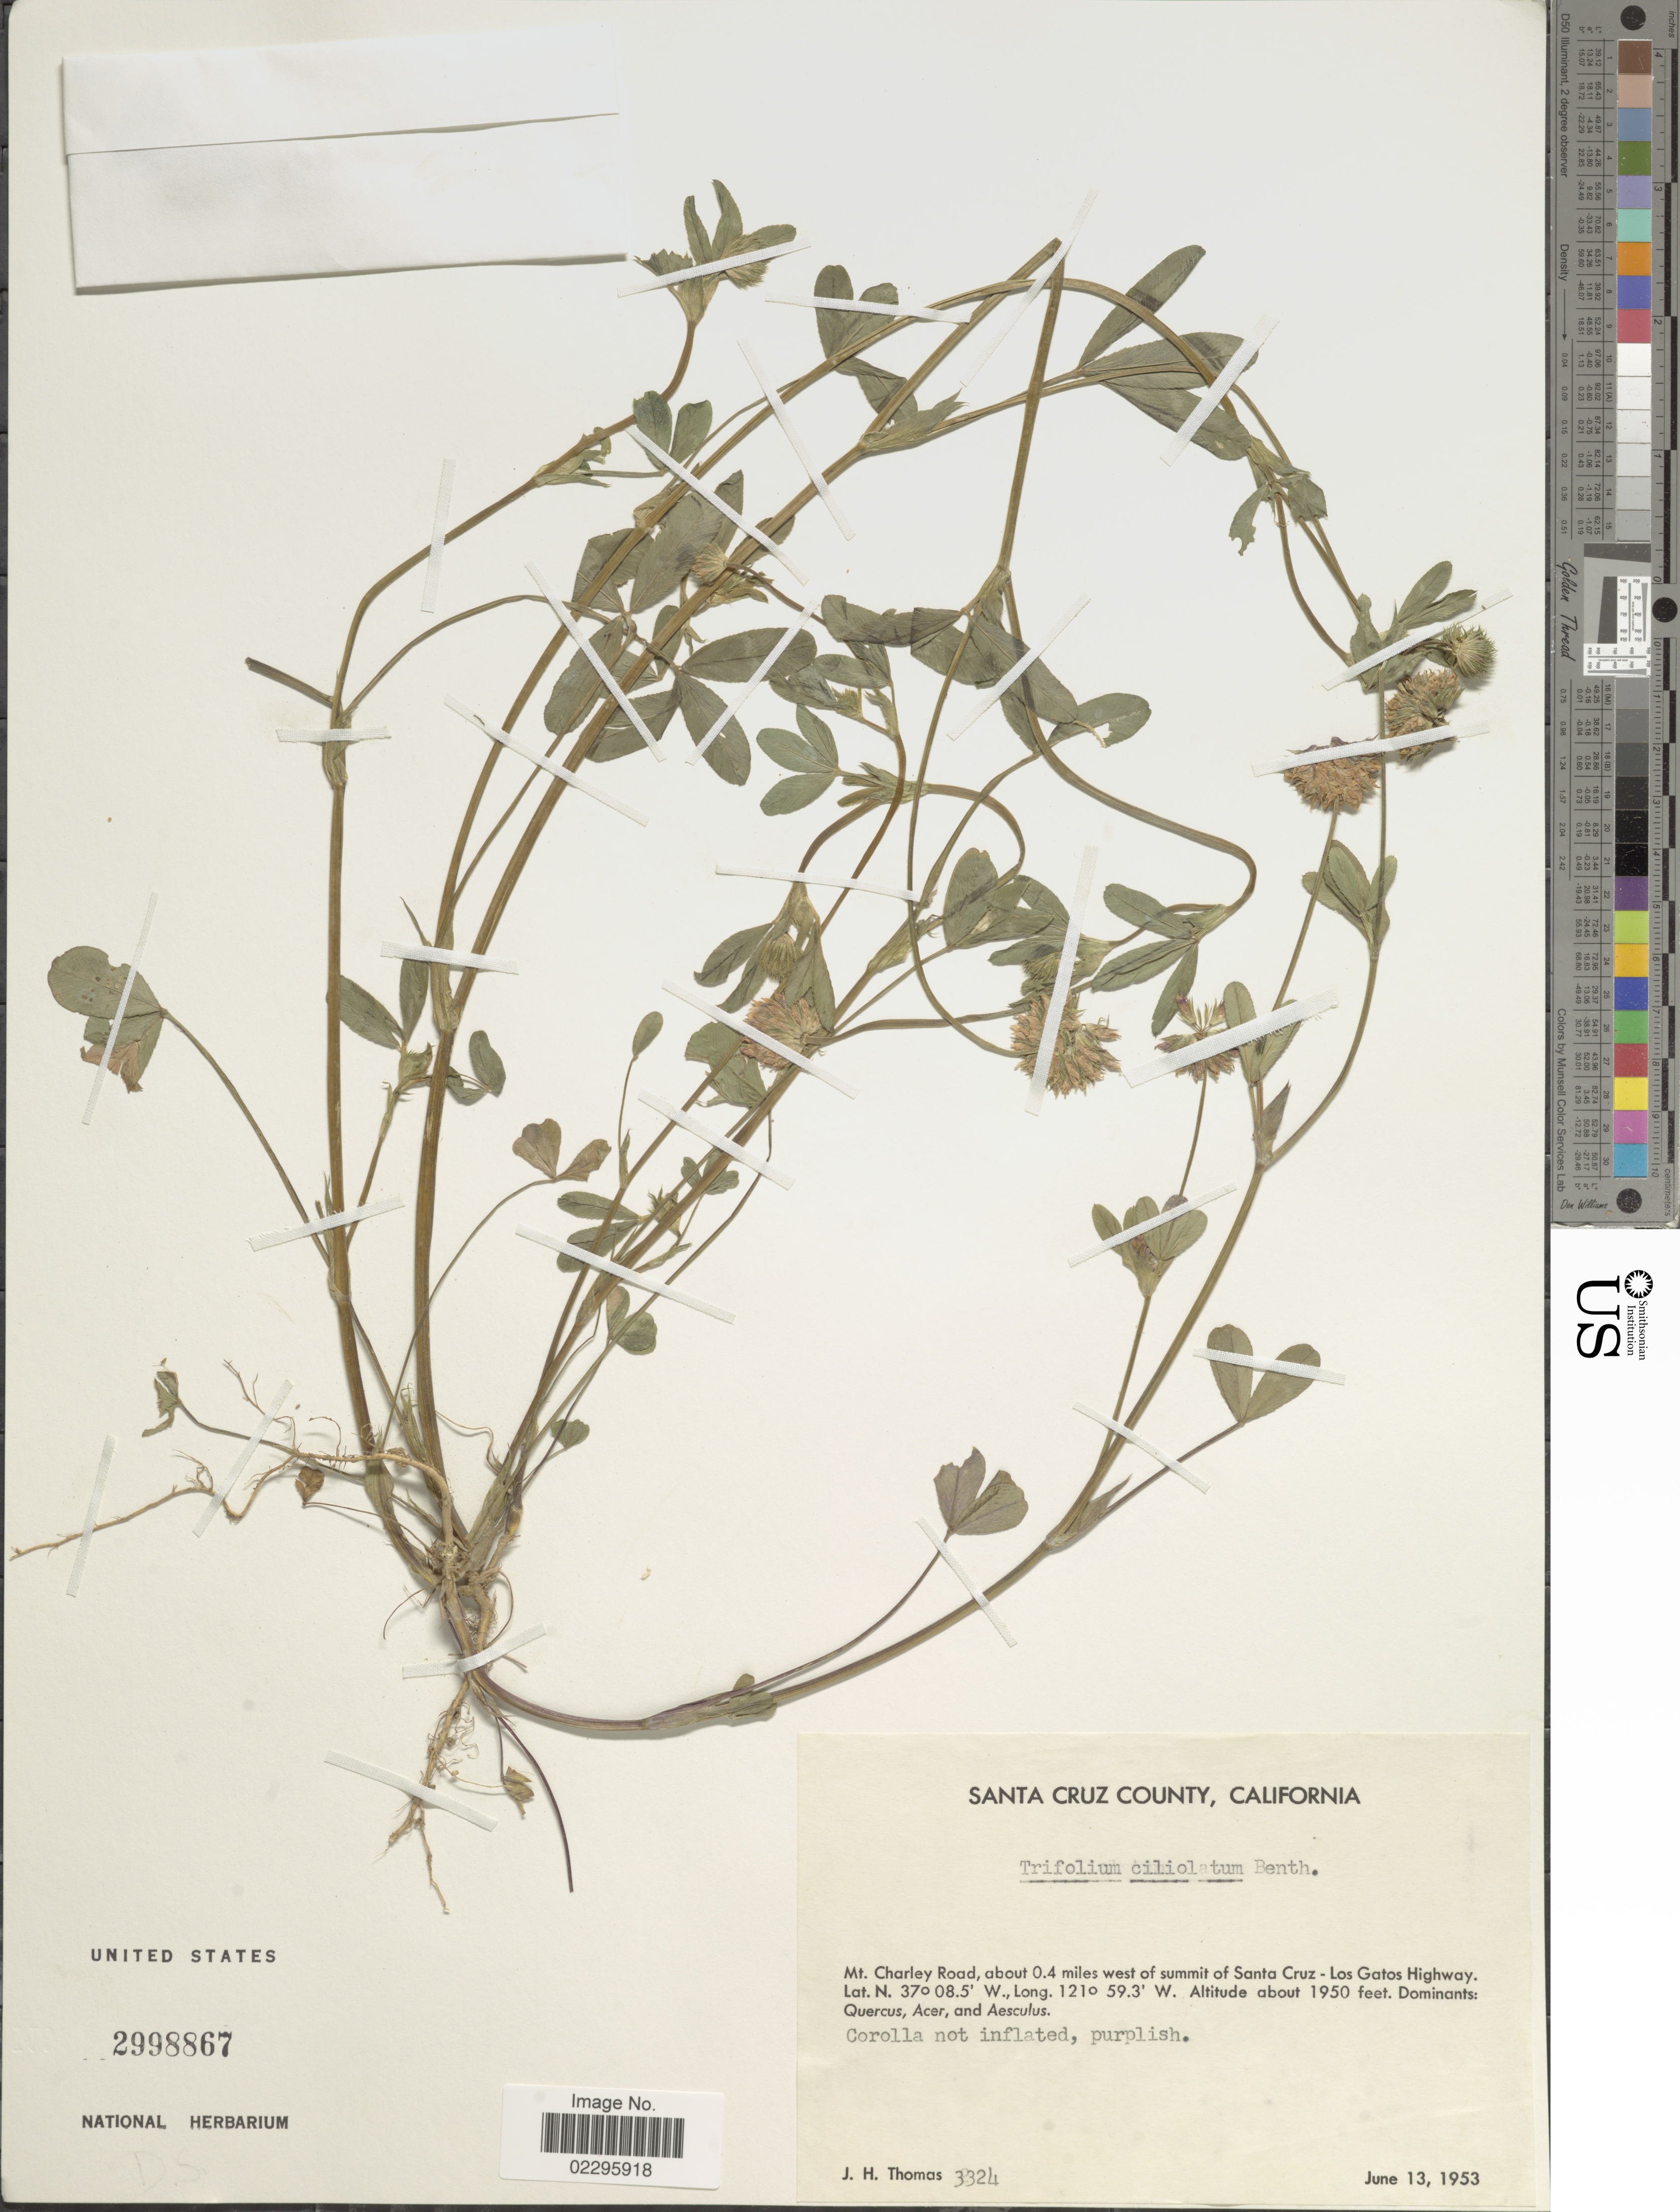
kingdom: Plantae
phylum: Tracheophyta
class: Magnoliopsida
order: Fabales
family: Fabaceae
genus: Trifolium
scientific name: Trifolium ciliolatum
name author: Benth.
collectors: J. H. Thomas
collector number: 3324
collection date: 1953-06-13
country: United States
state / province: California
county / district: Santa Cruz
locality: Santa Cruz County, Mt. Charley Road, about 0.4 miles west summit of Santa Cruz - Los Gatos Highway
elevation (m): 594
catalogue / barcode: US 2998867